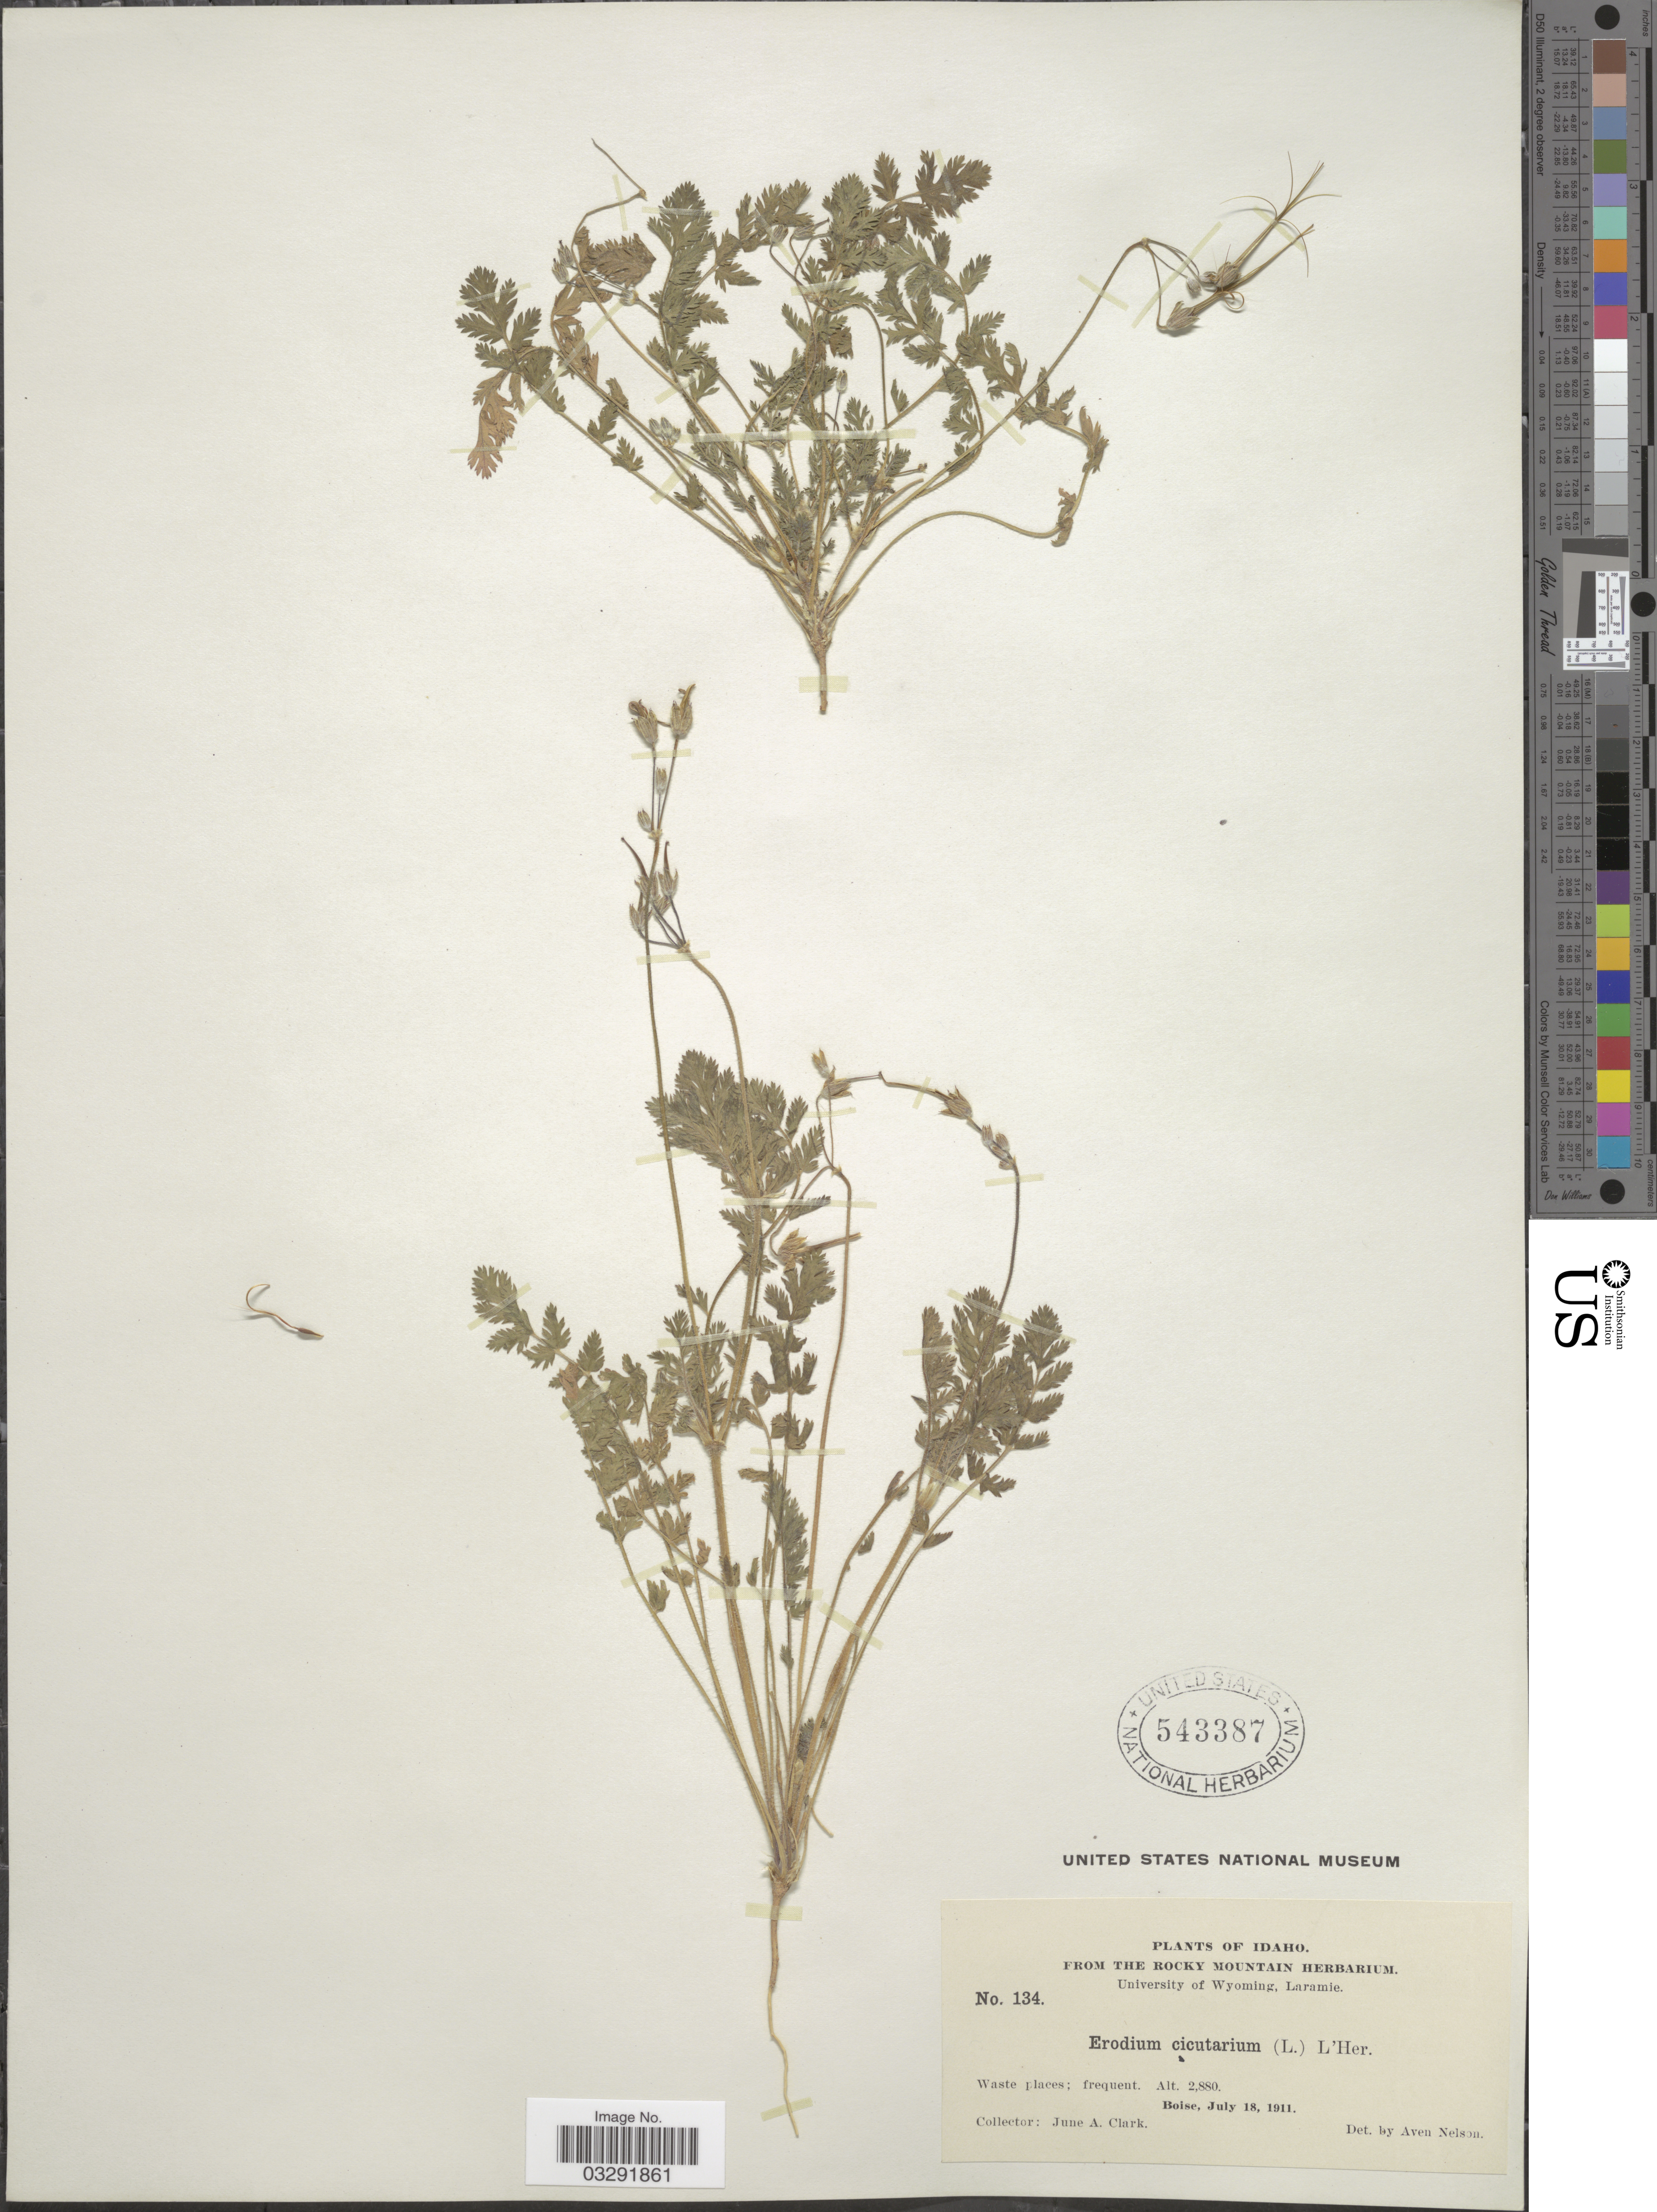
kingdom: Plantae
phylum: Tracheophyta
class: Magnoliopsida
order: Geraniales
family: Geraniaceae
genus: Erodium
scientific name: Erodium cicutarium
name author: (L.) L'Hér.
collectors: J. A. Clark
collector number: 134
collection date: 1911-07-18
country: United States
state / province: Idaho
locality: Boise.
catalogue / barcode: US 543387